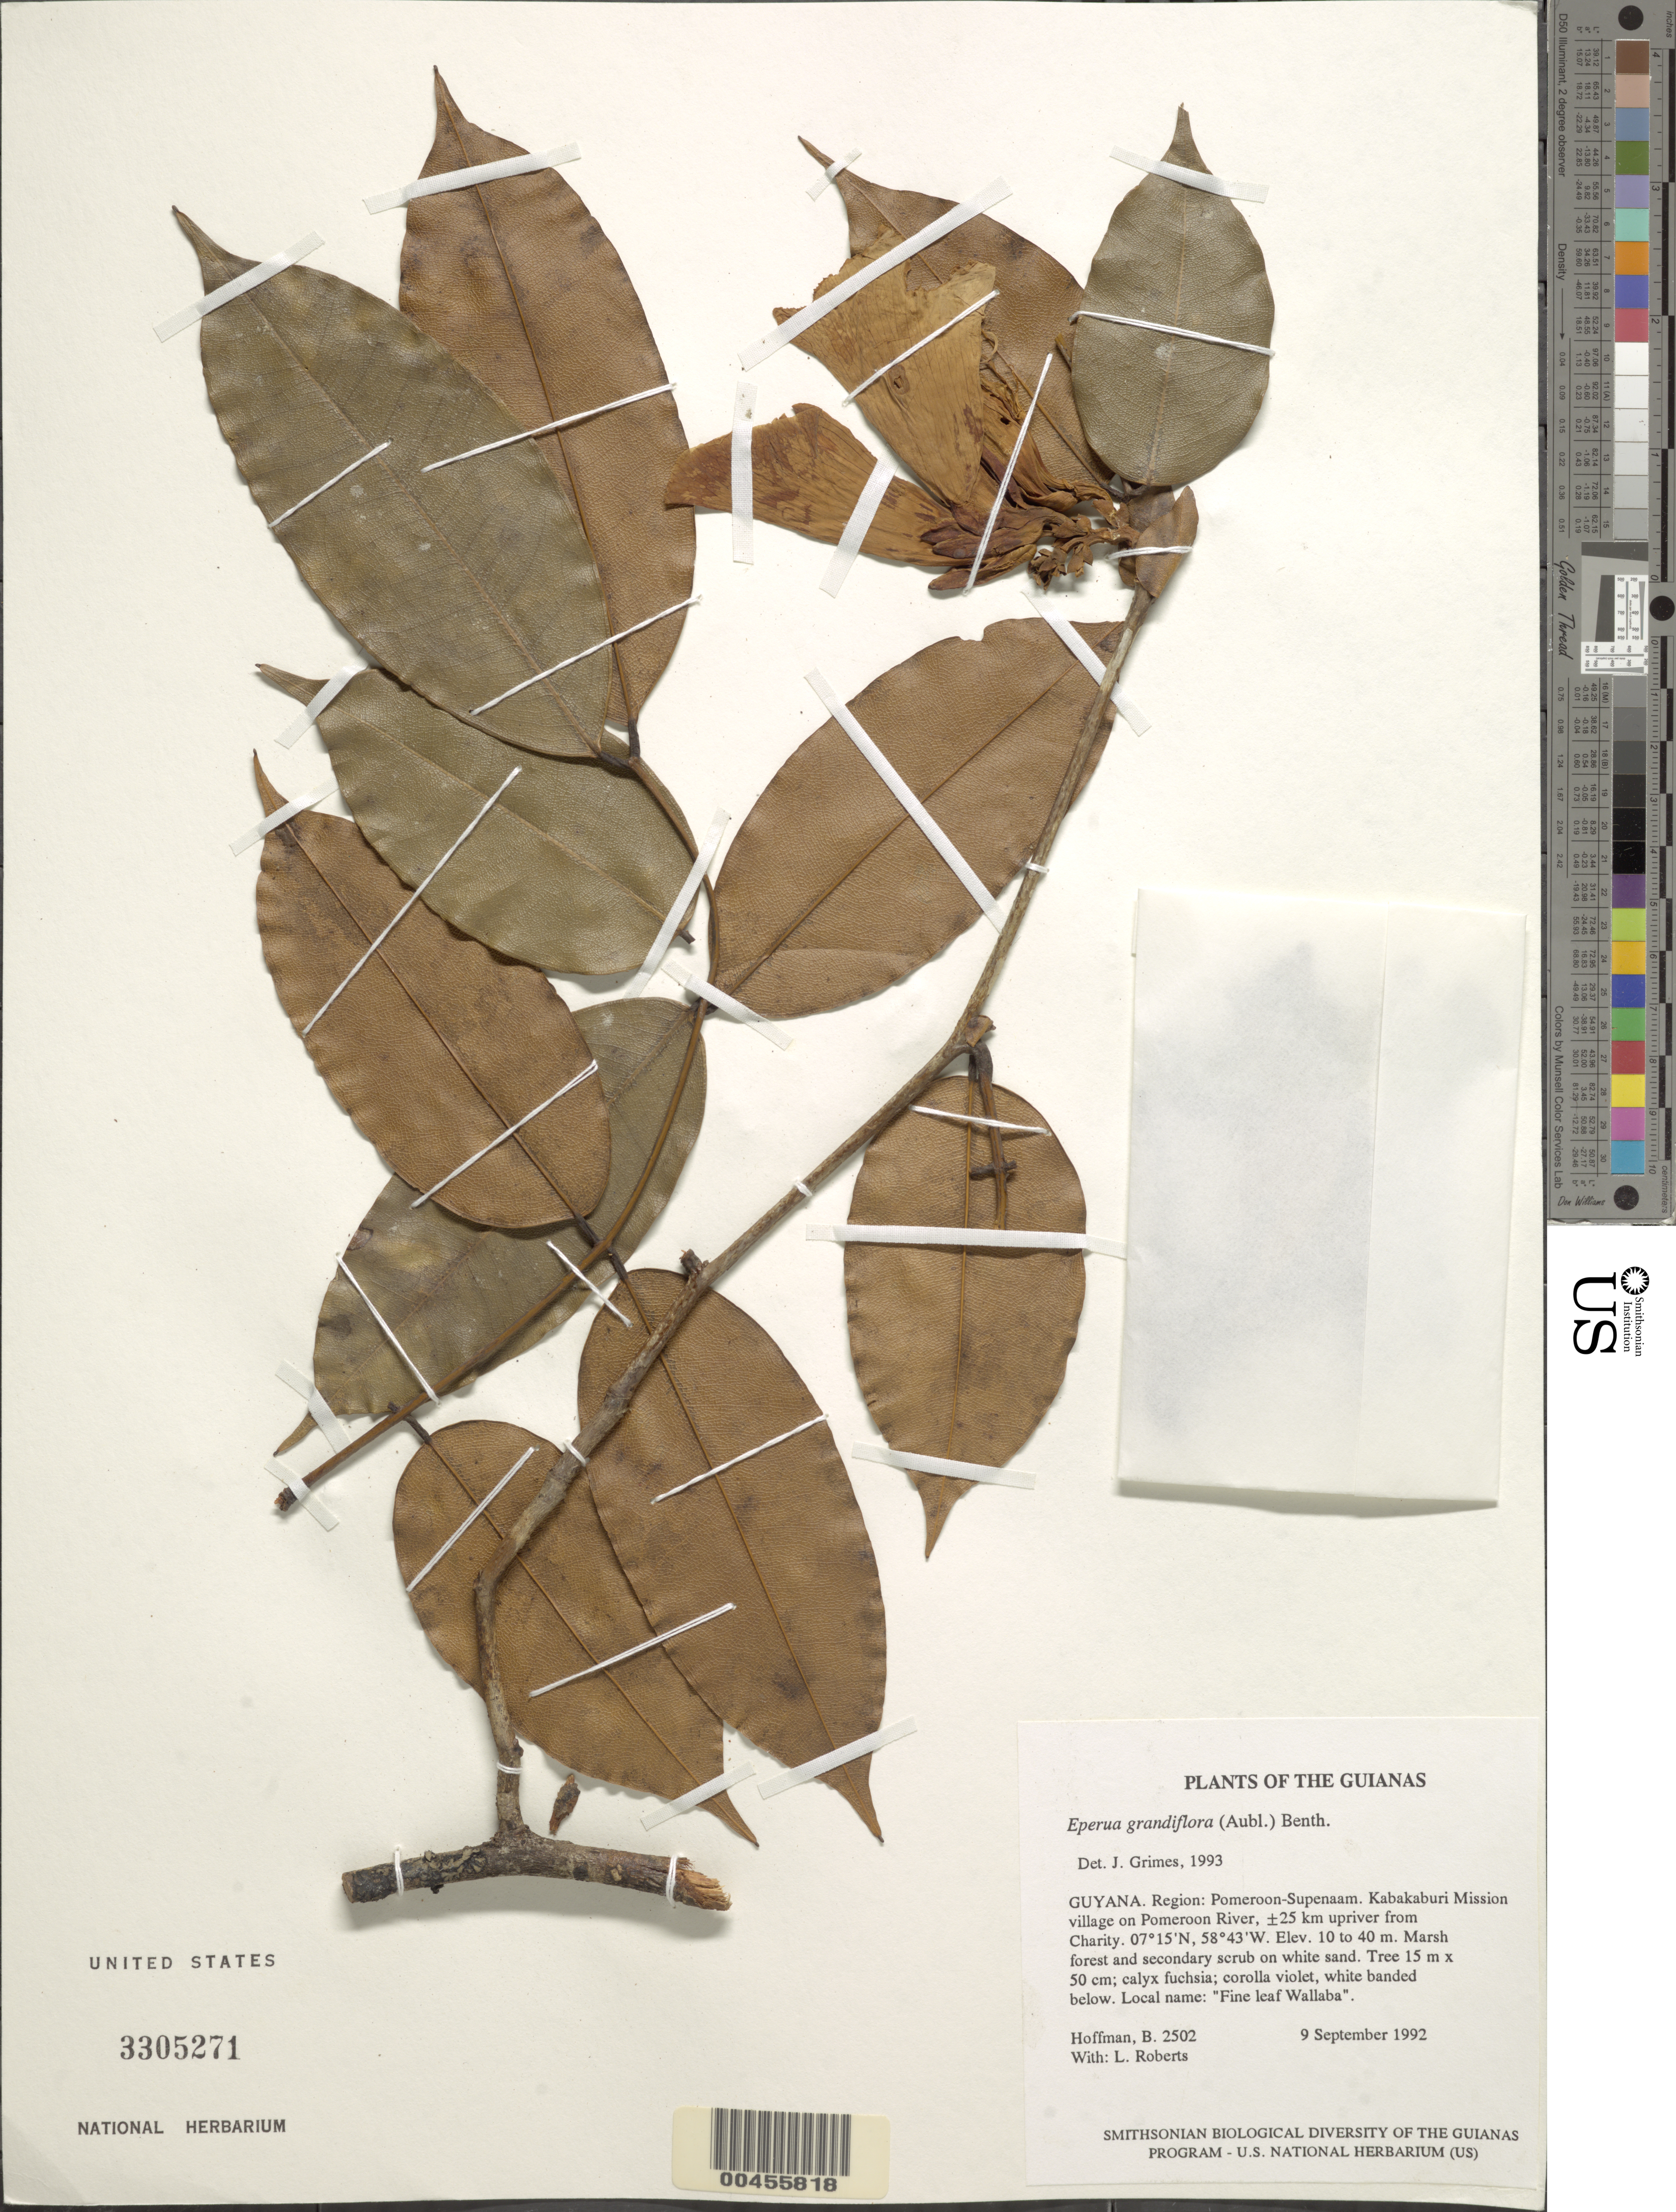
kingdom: Plantae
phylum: Tracheophyta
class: Magnoliopsida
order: Fabales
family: Fabaceae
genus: Eperua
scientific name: Eperua jenmanii subsp. jenmanii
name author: Oliv.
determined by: Fortes, E. A.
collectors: B. Hoffman & L. Roberts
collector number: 2502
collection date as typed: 9 September 1992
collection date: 1992-09-09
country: Guyana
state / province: Pomeroon-Supenaam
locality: Kabakaburi Mission village, on Pomeroon River, ±25 km upriver from Charity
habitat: Marsh forest and secondary scrub on white sand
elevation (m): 10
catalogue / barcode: US 3305271